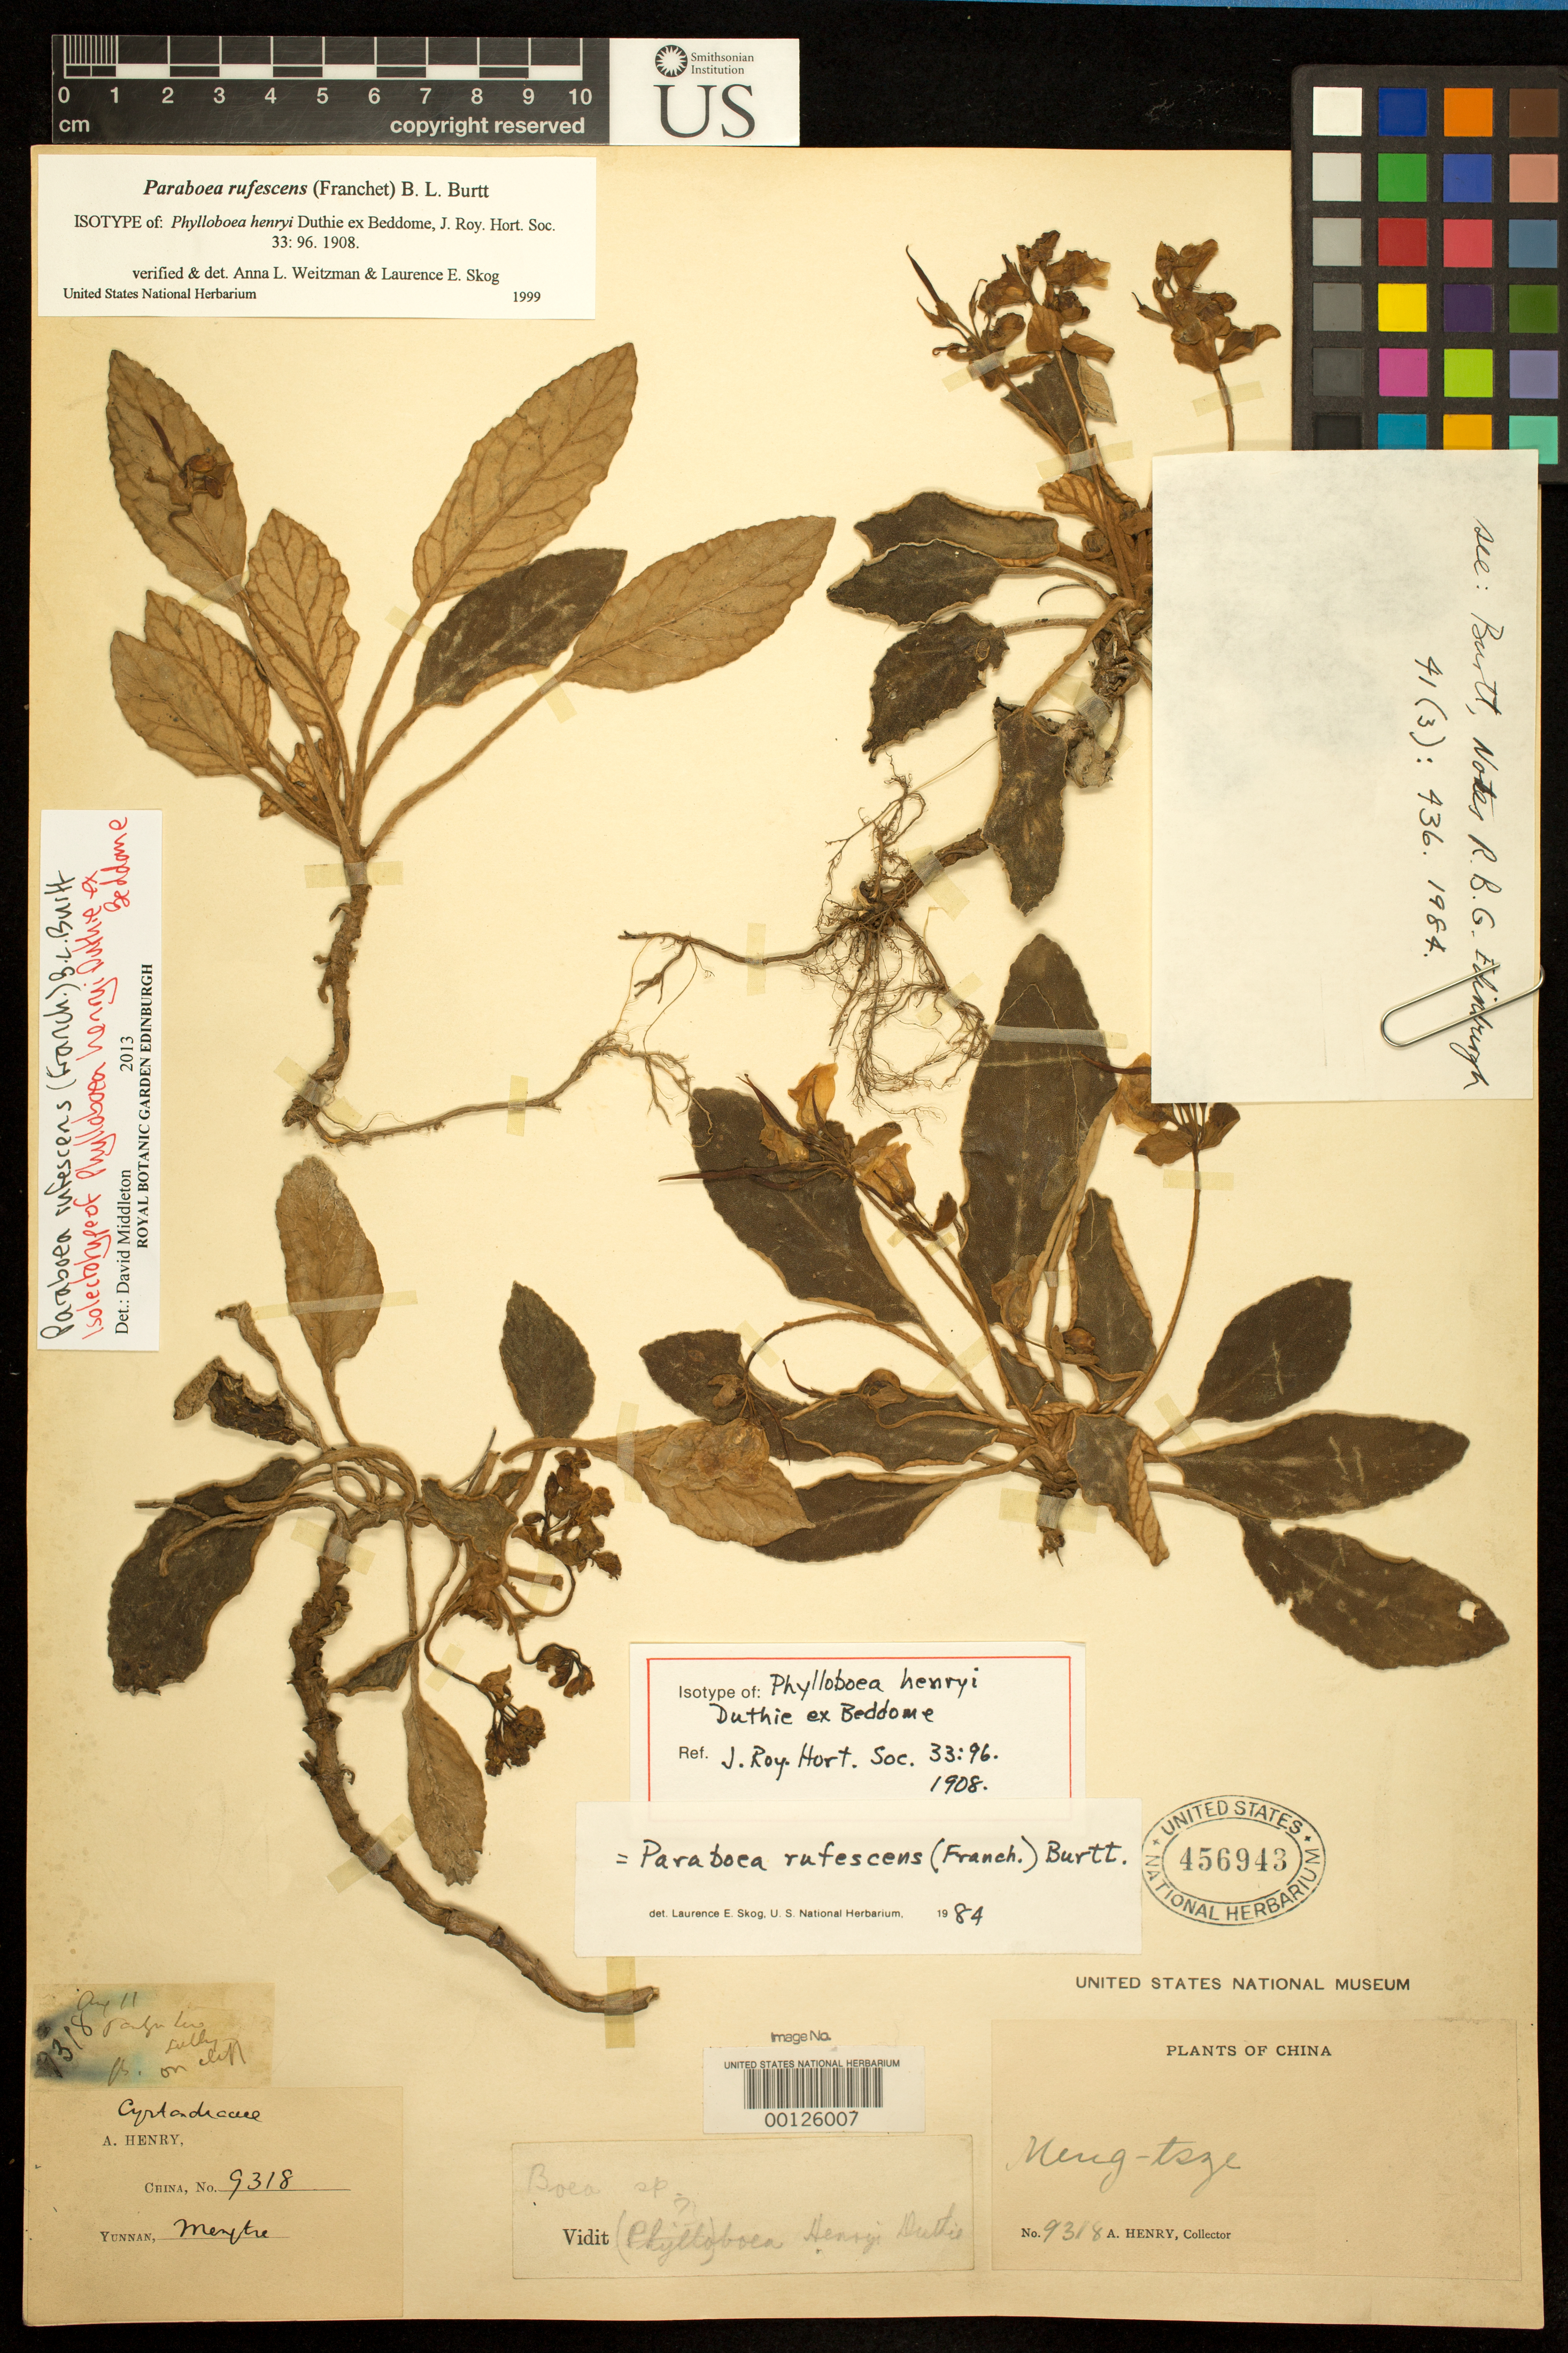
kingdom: Plantae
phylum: Tracheophyta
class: Magnoliopsida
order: Lamiales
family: Gesneriaceae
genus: Phylloboea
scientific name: Phylloboea henryi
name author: Duthie ex Bedd.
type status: Isotype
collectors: A. Henry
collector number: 9318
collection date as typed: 11 Aug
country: China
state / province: Yunnan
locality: Meng-tze.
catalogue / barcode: US 456943